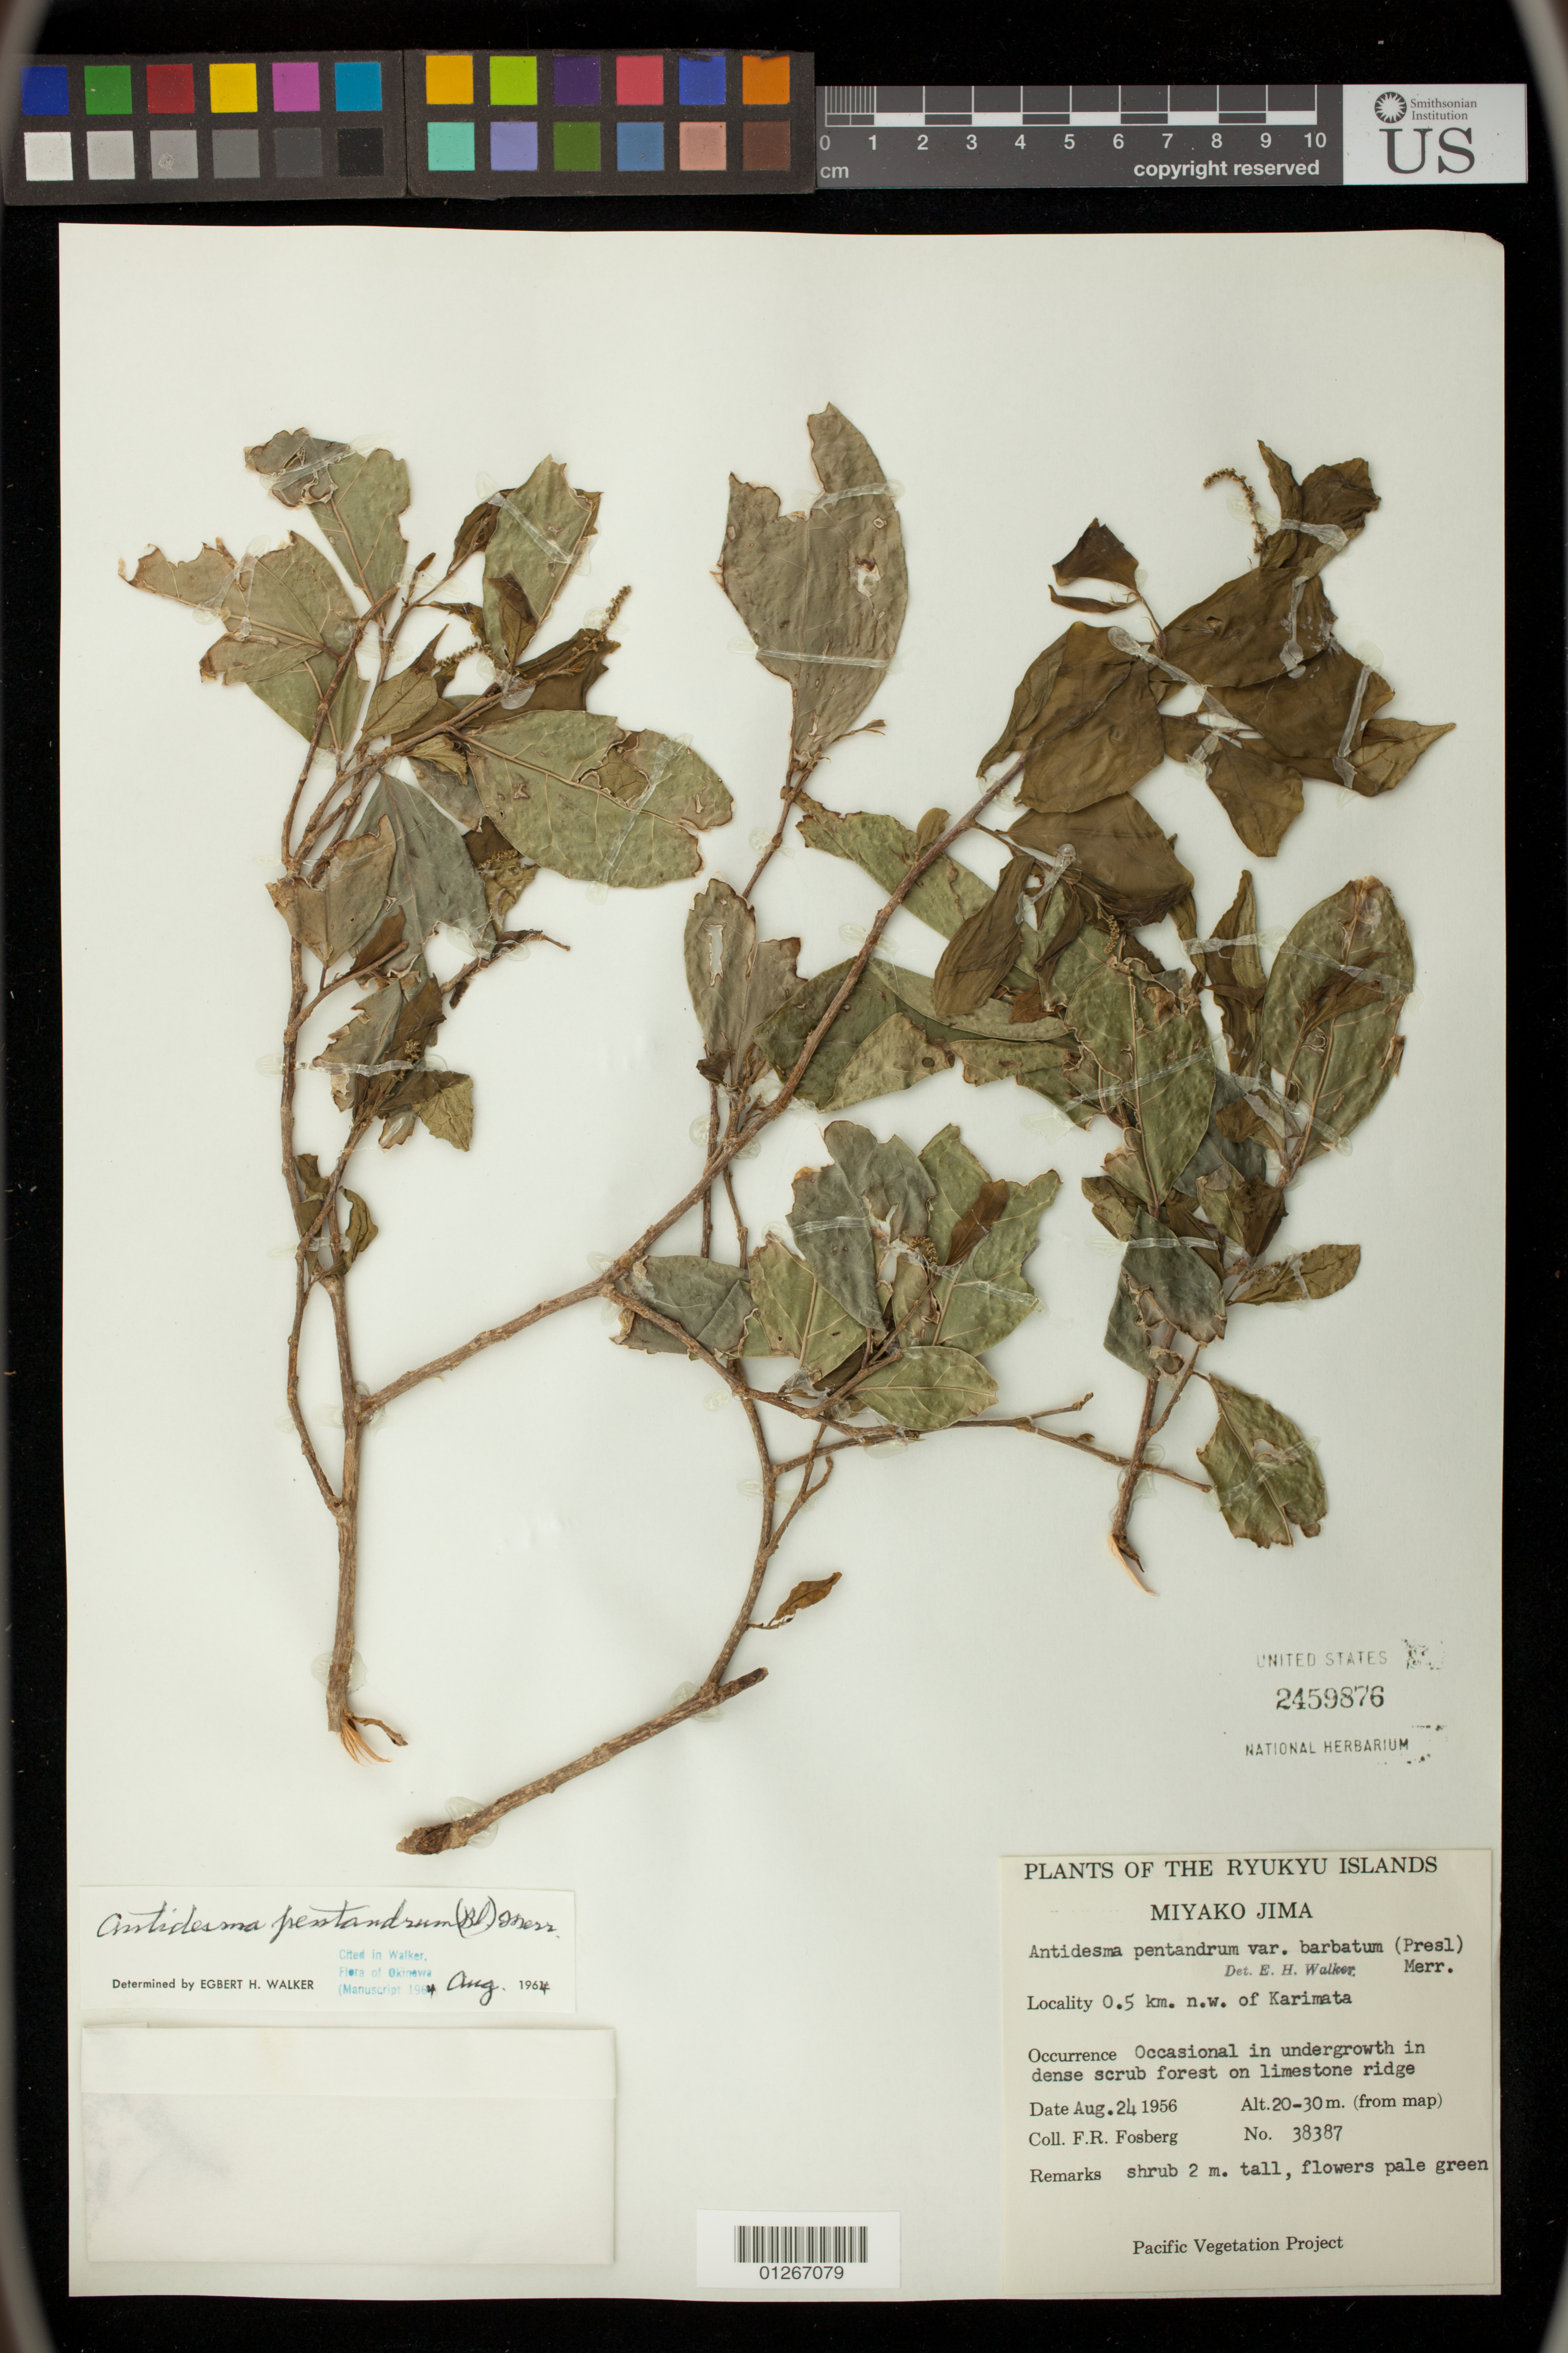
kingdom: Plantae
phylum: Tracheophyta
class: Magnoliopsida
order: Malpighiales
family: Phyllanthaceae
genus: Antidesma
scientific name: Antidesma pentandrum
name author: (Blanco) Merr.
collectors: F. R. Fosberg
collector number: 38387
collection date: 1956-08-24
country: Japan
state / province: Okinawa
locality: Ryukyu Islands, Miyako Jima, 05 km. n.w. of Karimata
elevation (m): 20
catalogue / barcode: US 2459876